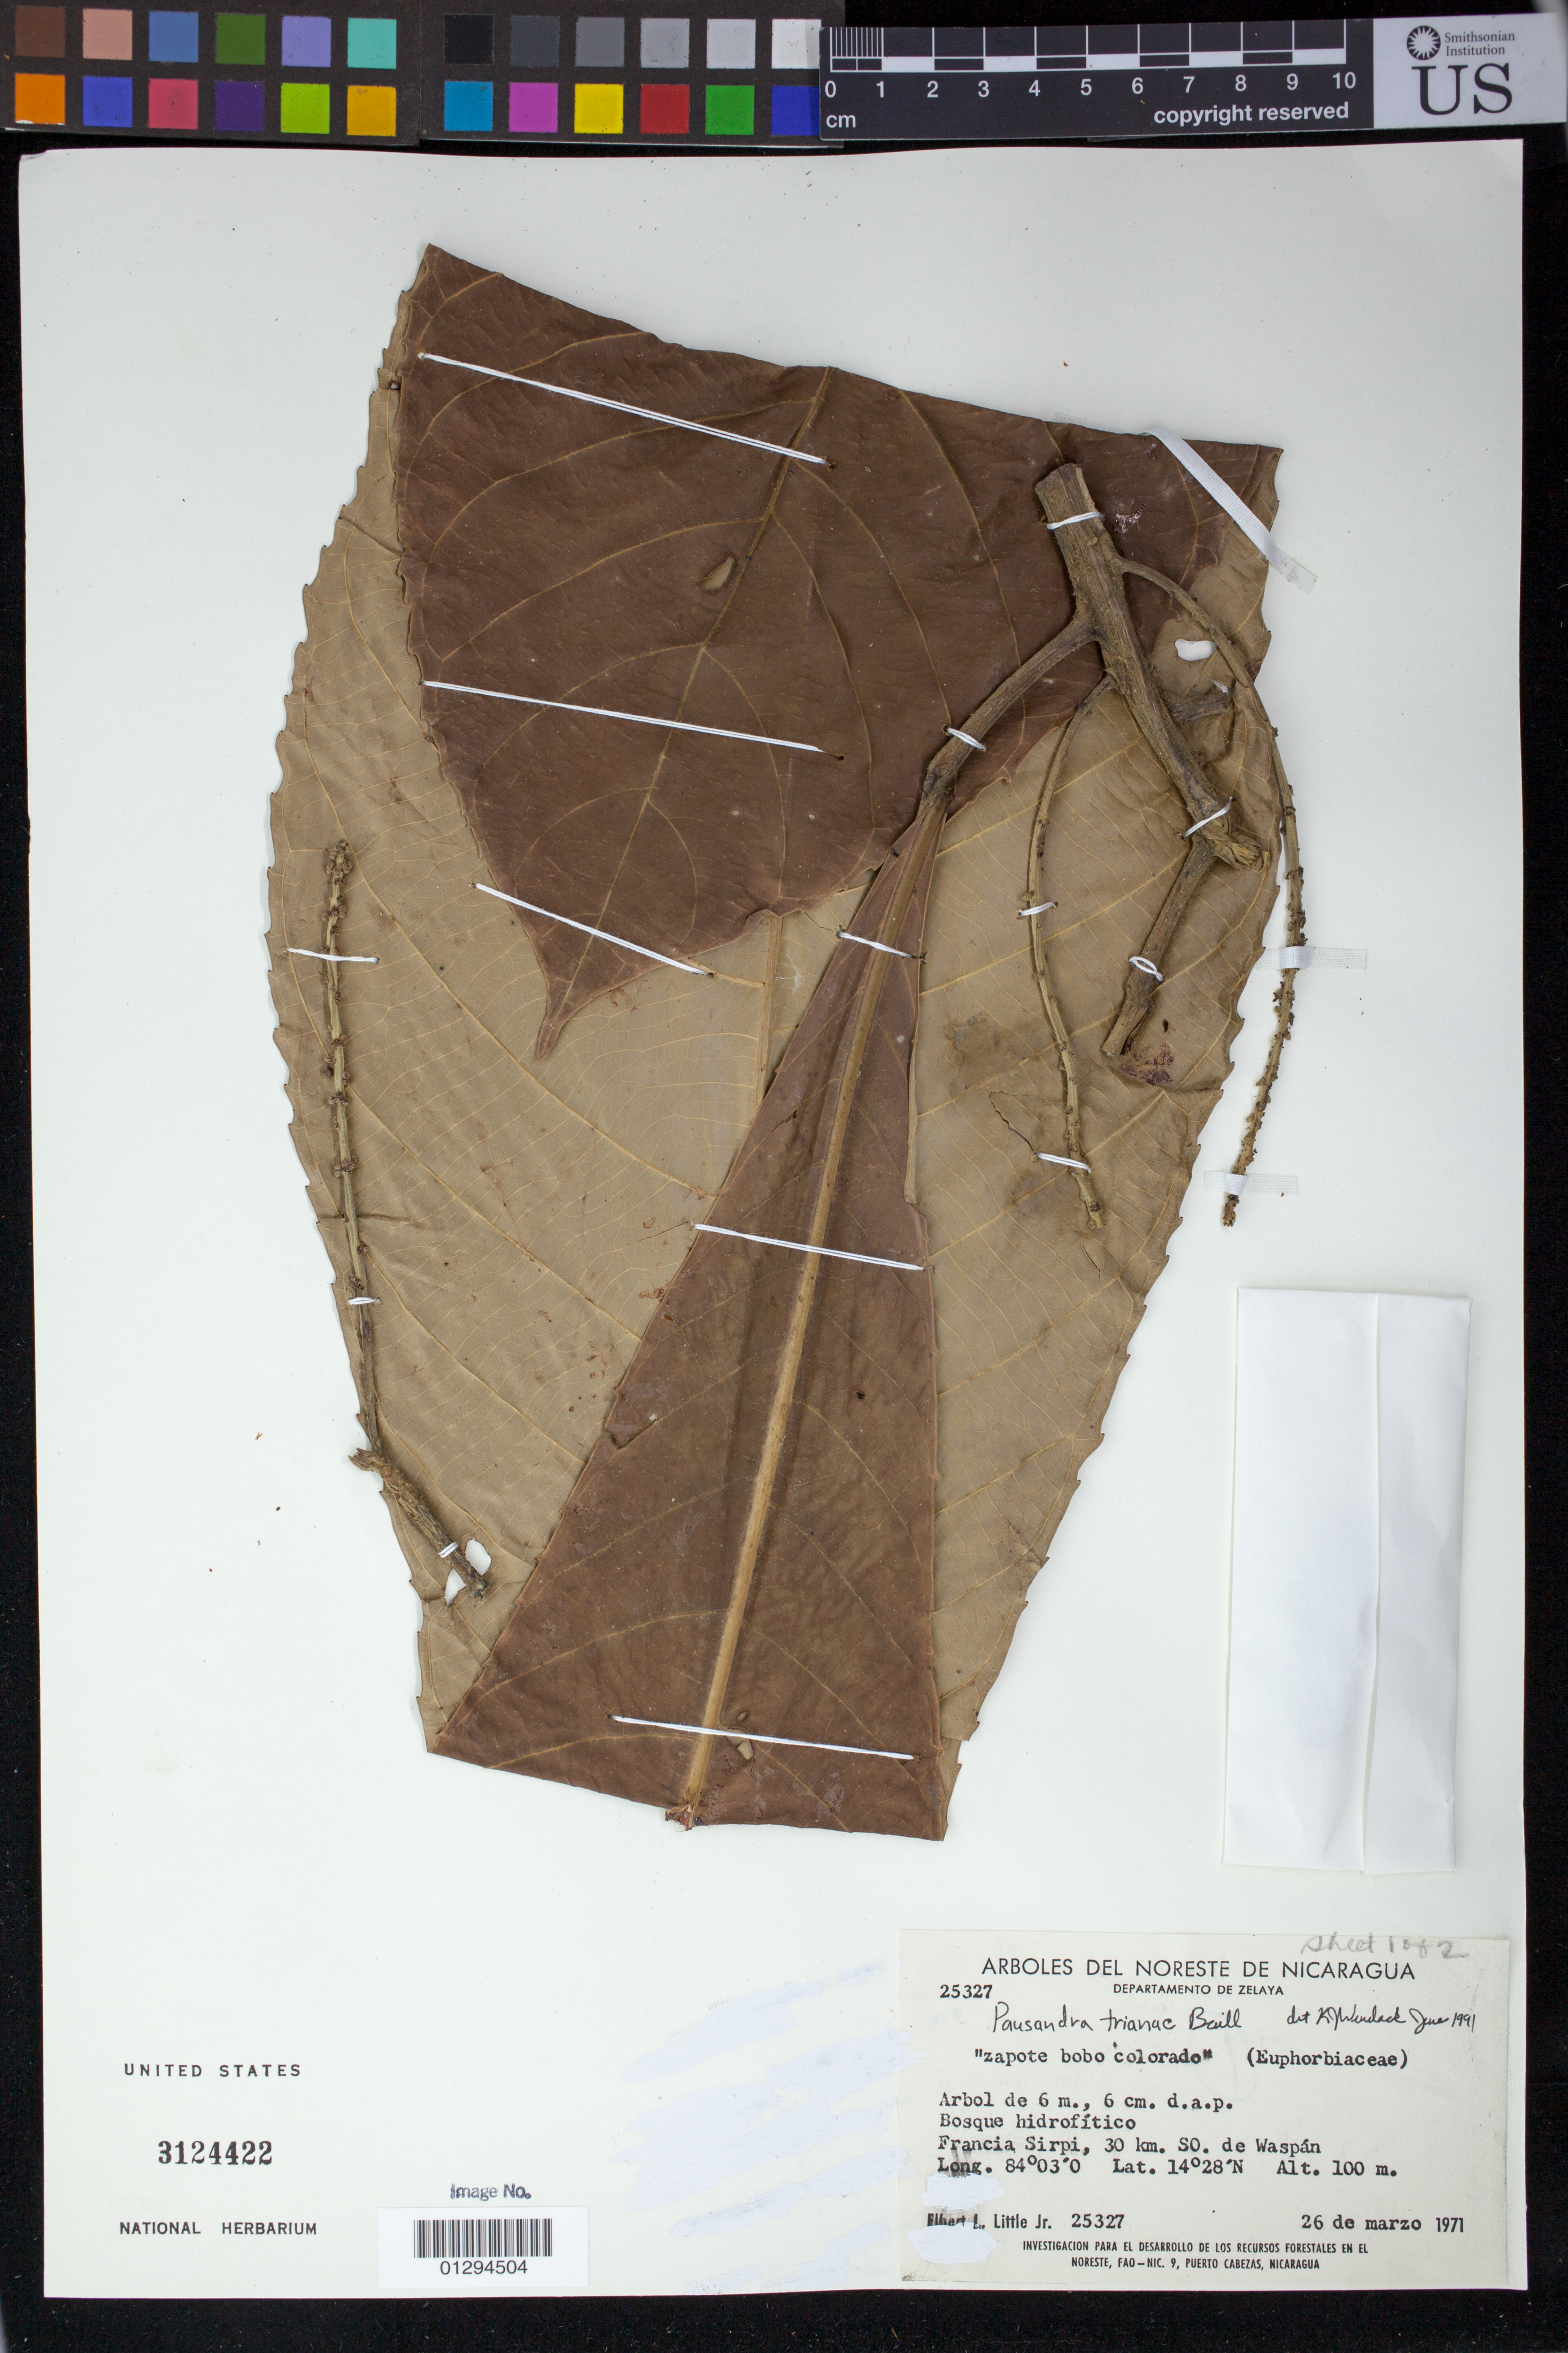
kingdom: Plantae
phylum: Tracheophyta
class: Magnoliopsida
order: Malpighiales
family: Euphorbiaceae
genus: Pausandra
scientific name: Pausandra trianae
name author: (Müll. Arg.) Baill.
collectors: E. L. Little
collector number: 25327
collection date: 1971-03-26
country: Nicaragua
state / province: Atlantico Sur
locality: Francia Sirpi, 30 km. SO. de Waspan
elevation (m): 100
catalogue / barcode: US 3124422